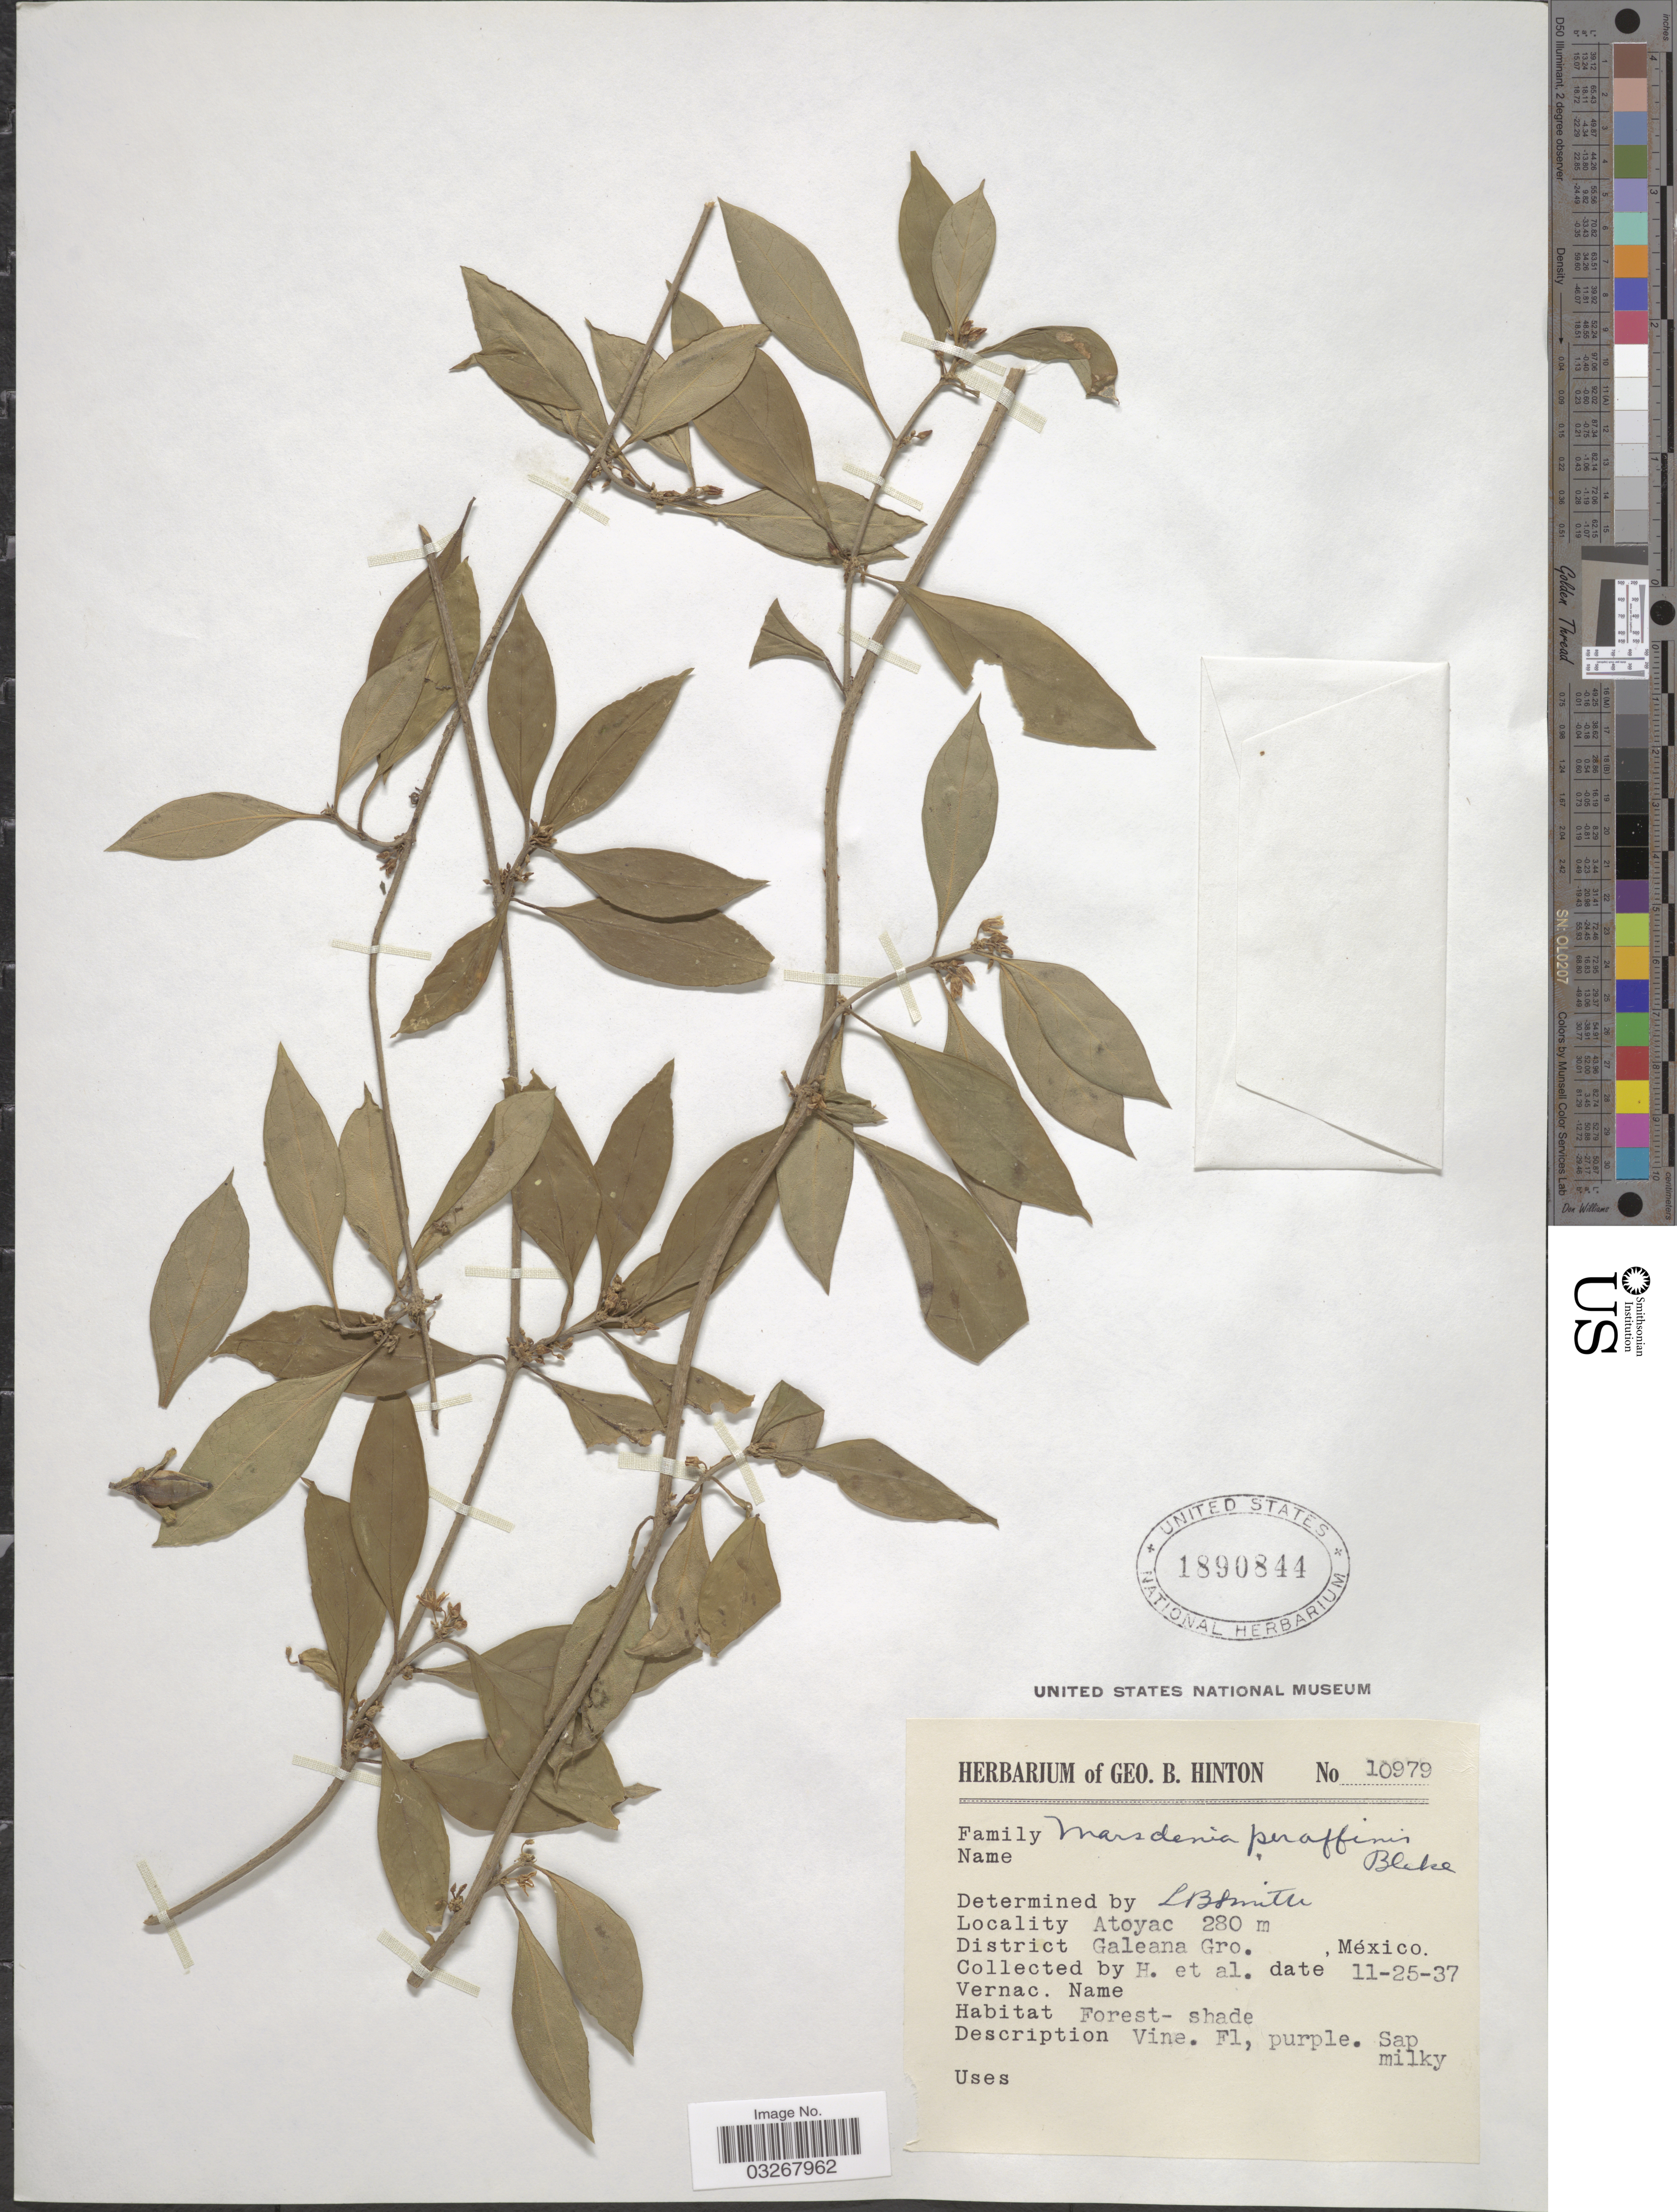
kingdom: Plantae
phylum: Tracheophyta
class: Magnoliopsida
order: Gentianales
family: Apocynaceae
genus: Marsdenia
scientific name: Marsdenia peraffinis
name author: S.F. Blake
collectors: G. B. Hinton & et al.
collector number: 10979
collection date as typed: Transcribed d/m/y: 25/11/37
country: Mexico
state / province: Guerrero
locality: Atoyac, District Galeana.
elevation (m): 280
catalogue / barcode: US 1890844